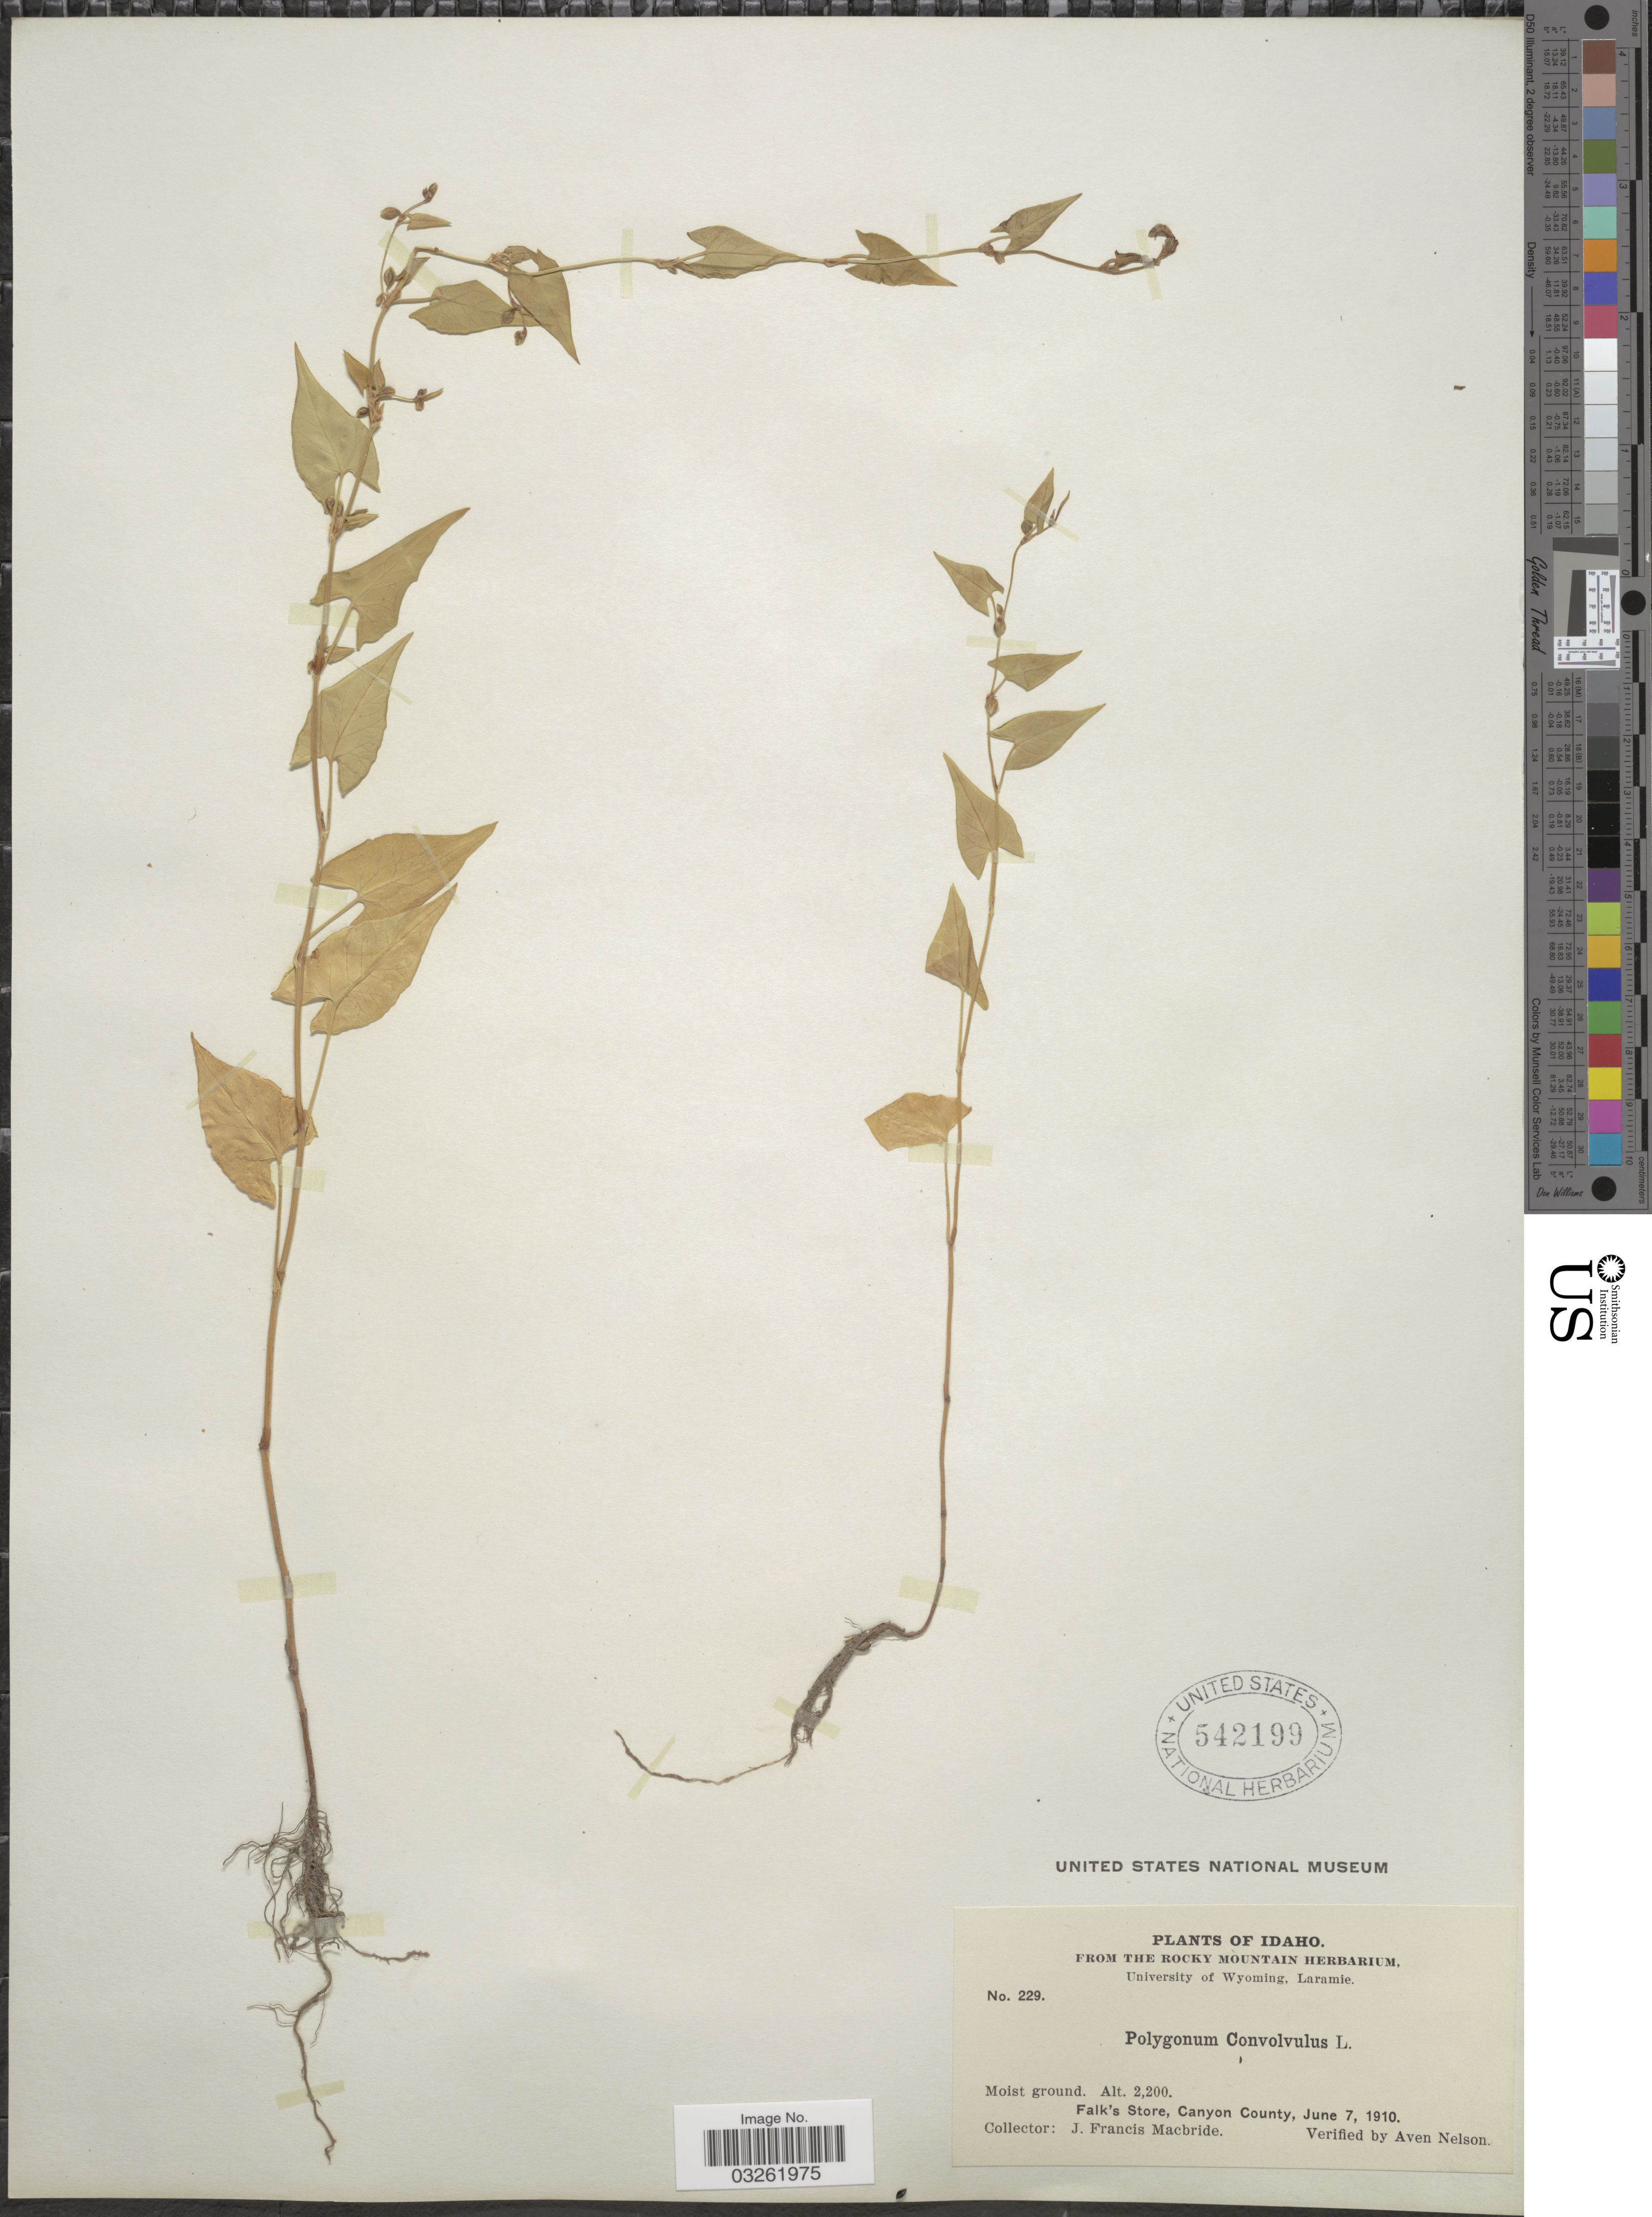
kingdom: Plantae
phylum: Tracheophyta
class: Magnoliopsida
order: Caryophyllales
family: Polygonaceae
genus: Fallopia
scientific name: Fallopia convolvulus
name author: (L.) Á. Löve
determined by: Strong, M. T., (US), Smithsonian Institution - National Museum of Natural History (UNITED STATES)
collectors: J. F. Macbride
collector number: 229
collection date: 1910-06-07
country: United States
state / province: Idaho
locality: Falk's Store, Canyon County.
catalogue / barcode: US 542199